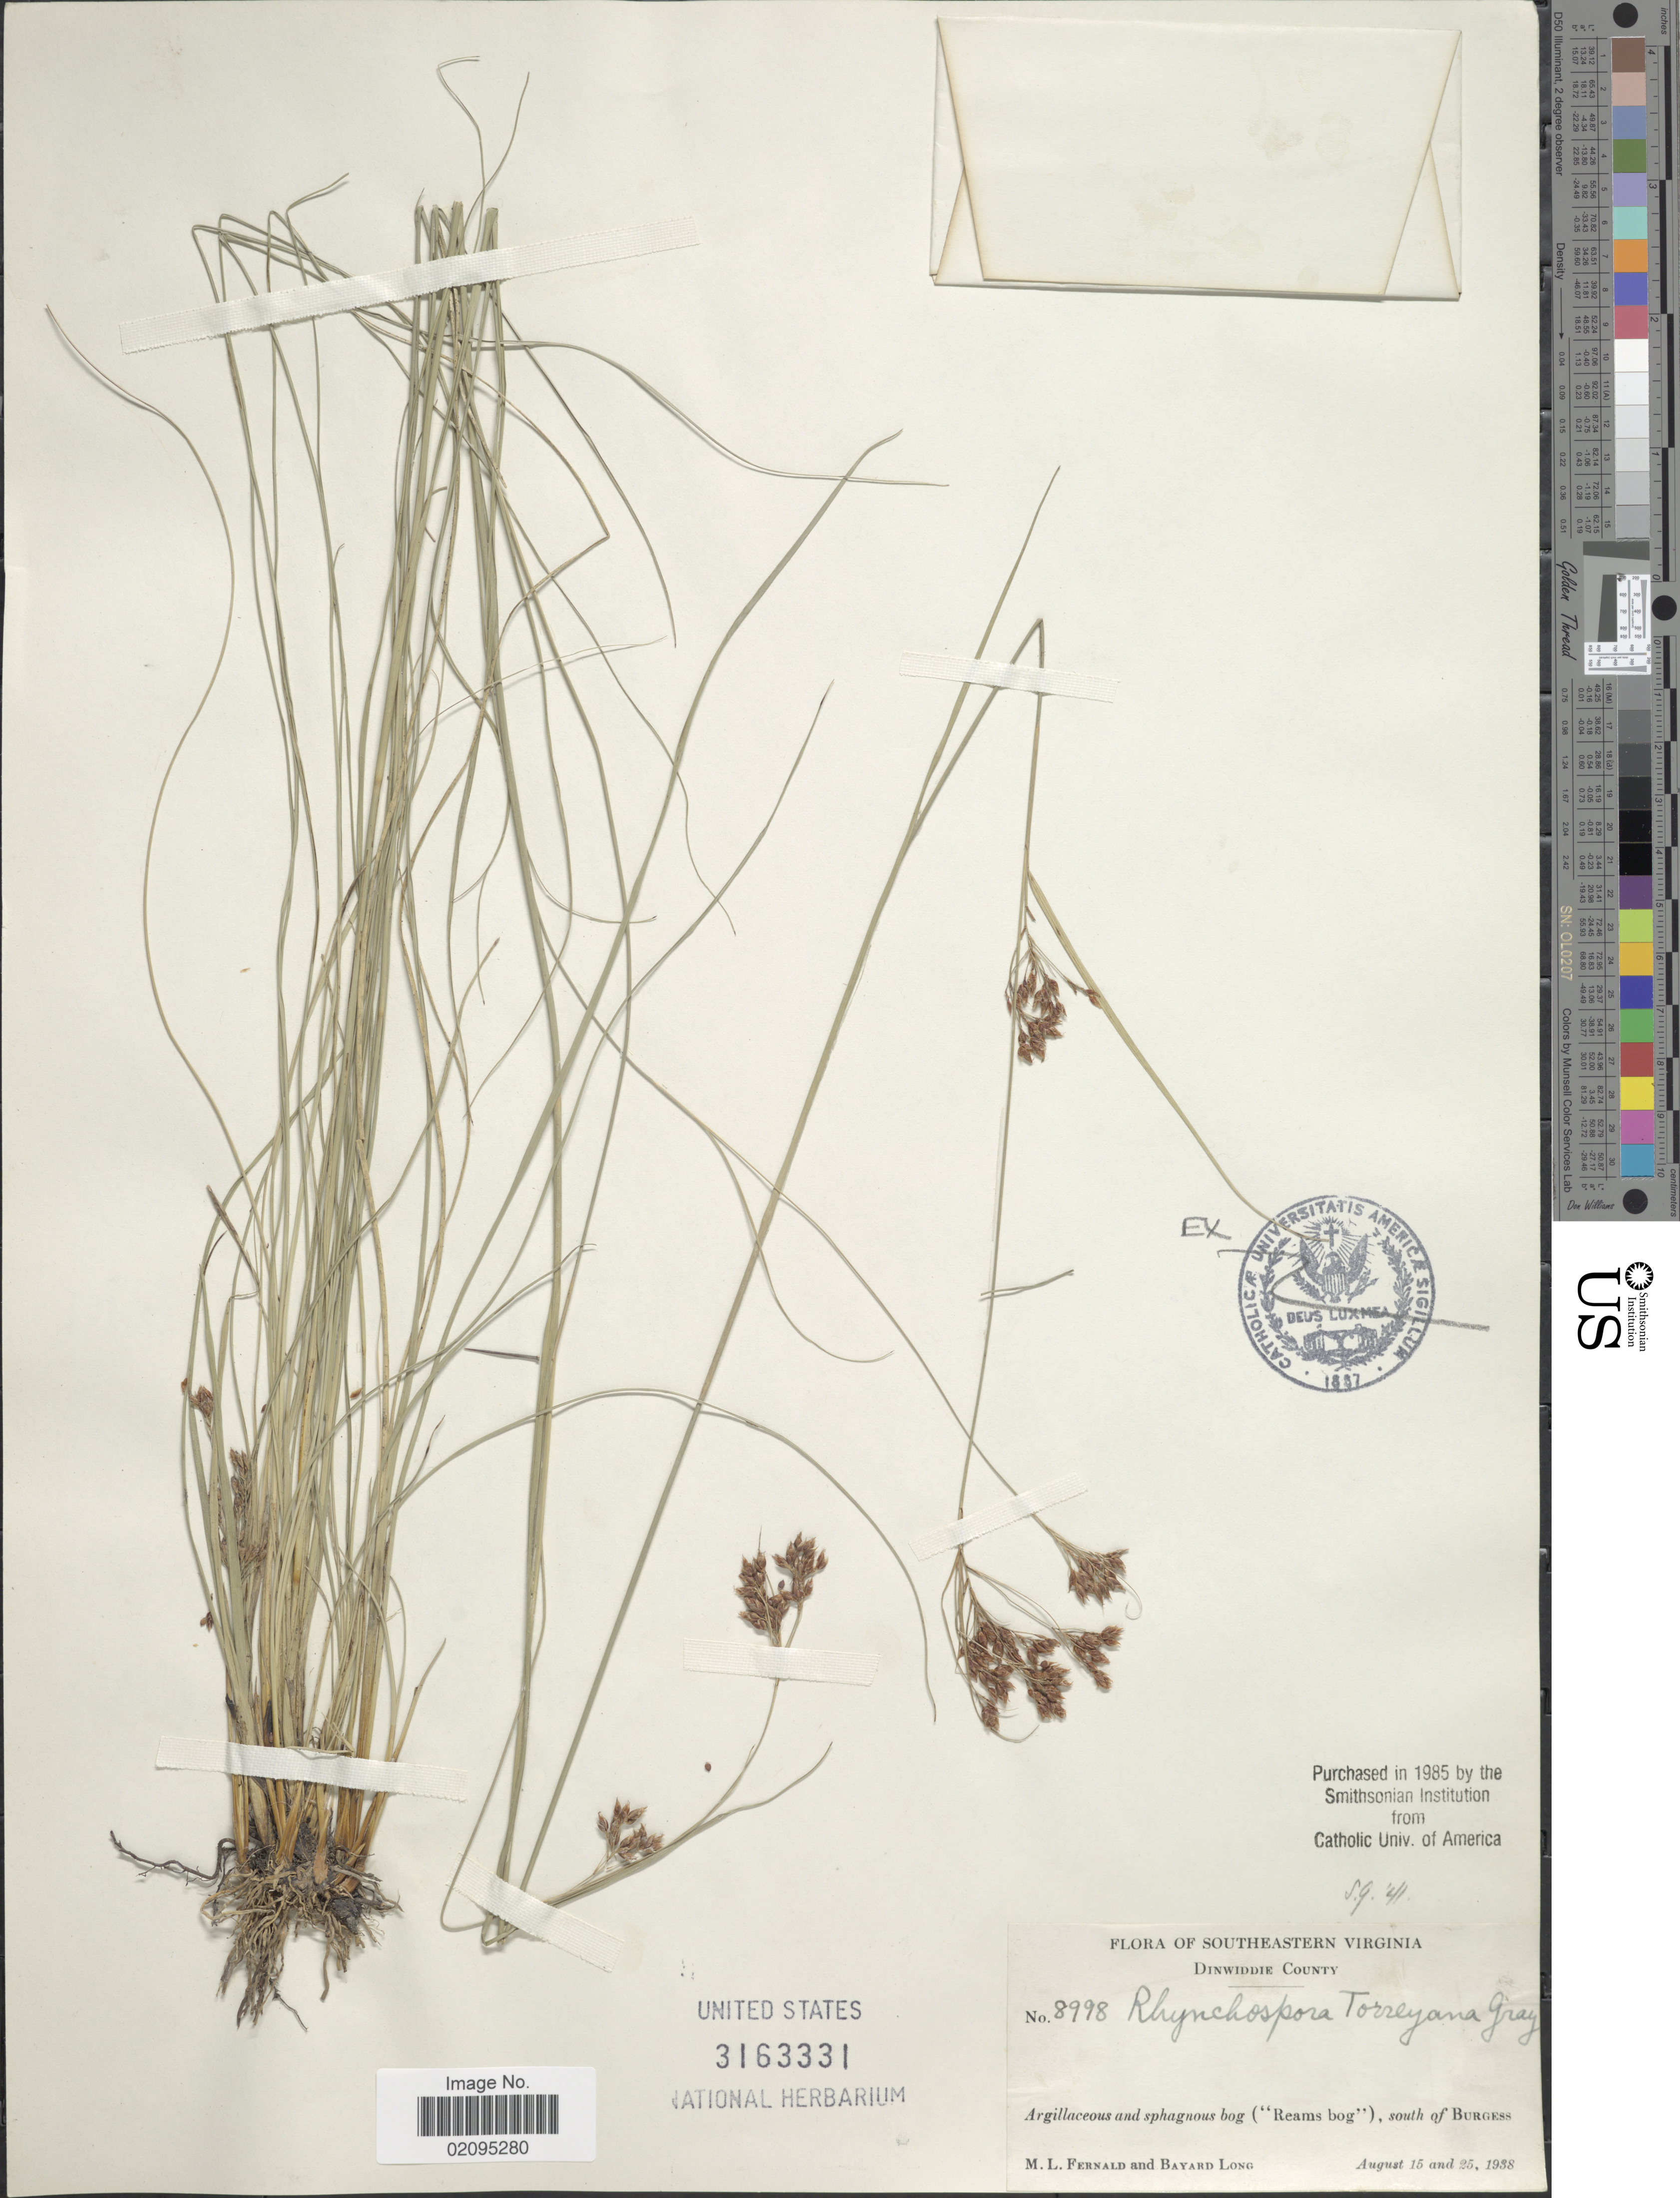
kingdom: Plantae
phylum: Tracheophyta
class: Liliopsida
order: Poales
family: Cyperaceae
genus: Rhynchospora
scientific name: Rhynchospora torreyana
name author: A. Gray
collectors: M. L. Fernald & B. Long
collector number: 8998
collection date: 1938-08-16/1938-08-25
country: United States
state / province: Virginia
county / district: Dinwiddie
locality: Southeastern Virginia, Dinwiddie County, south of Burgess.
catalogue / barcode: US 3163331